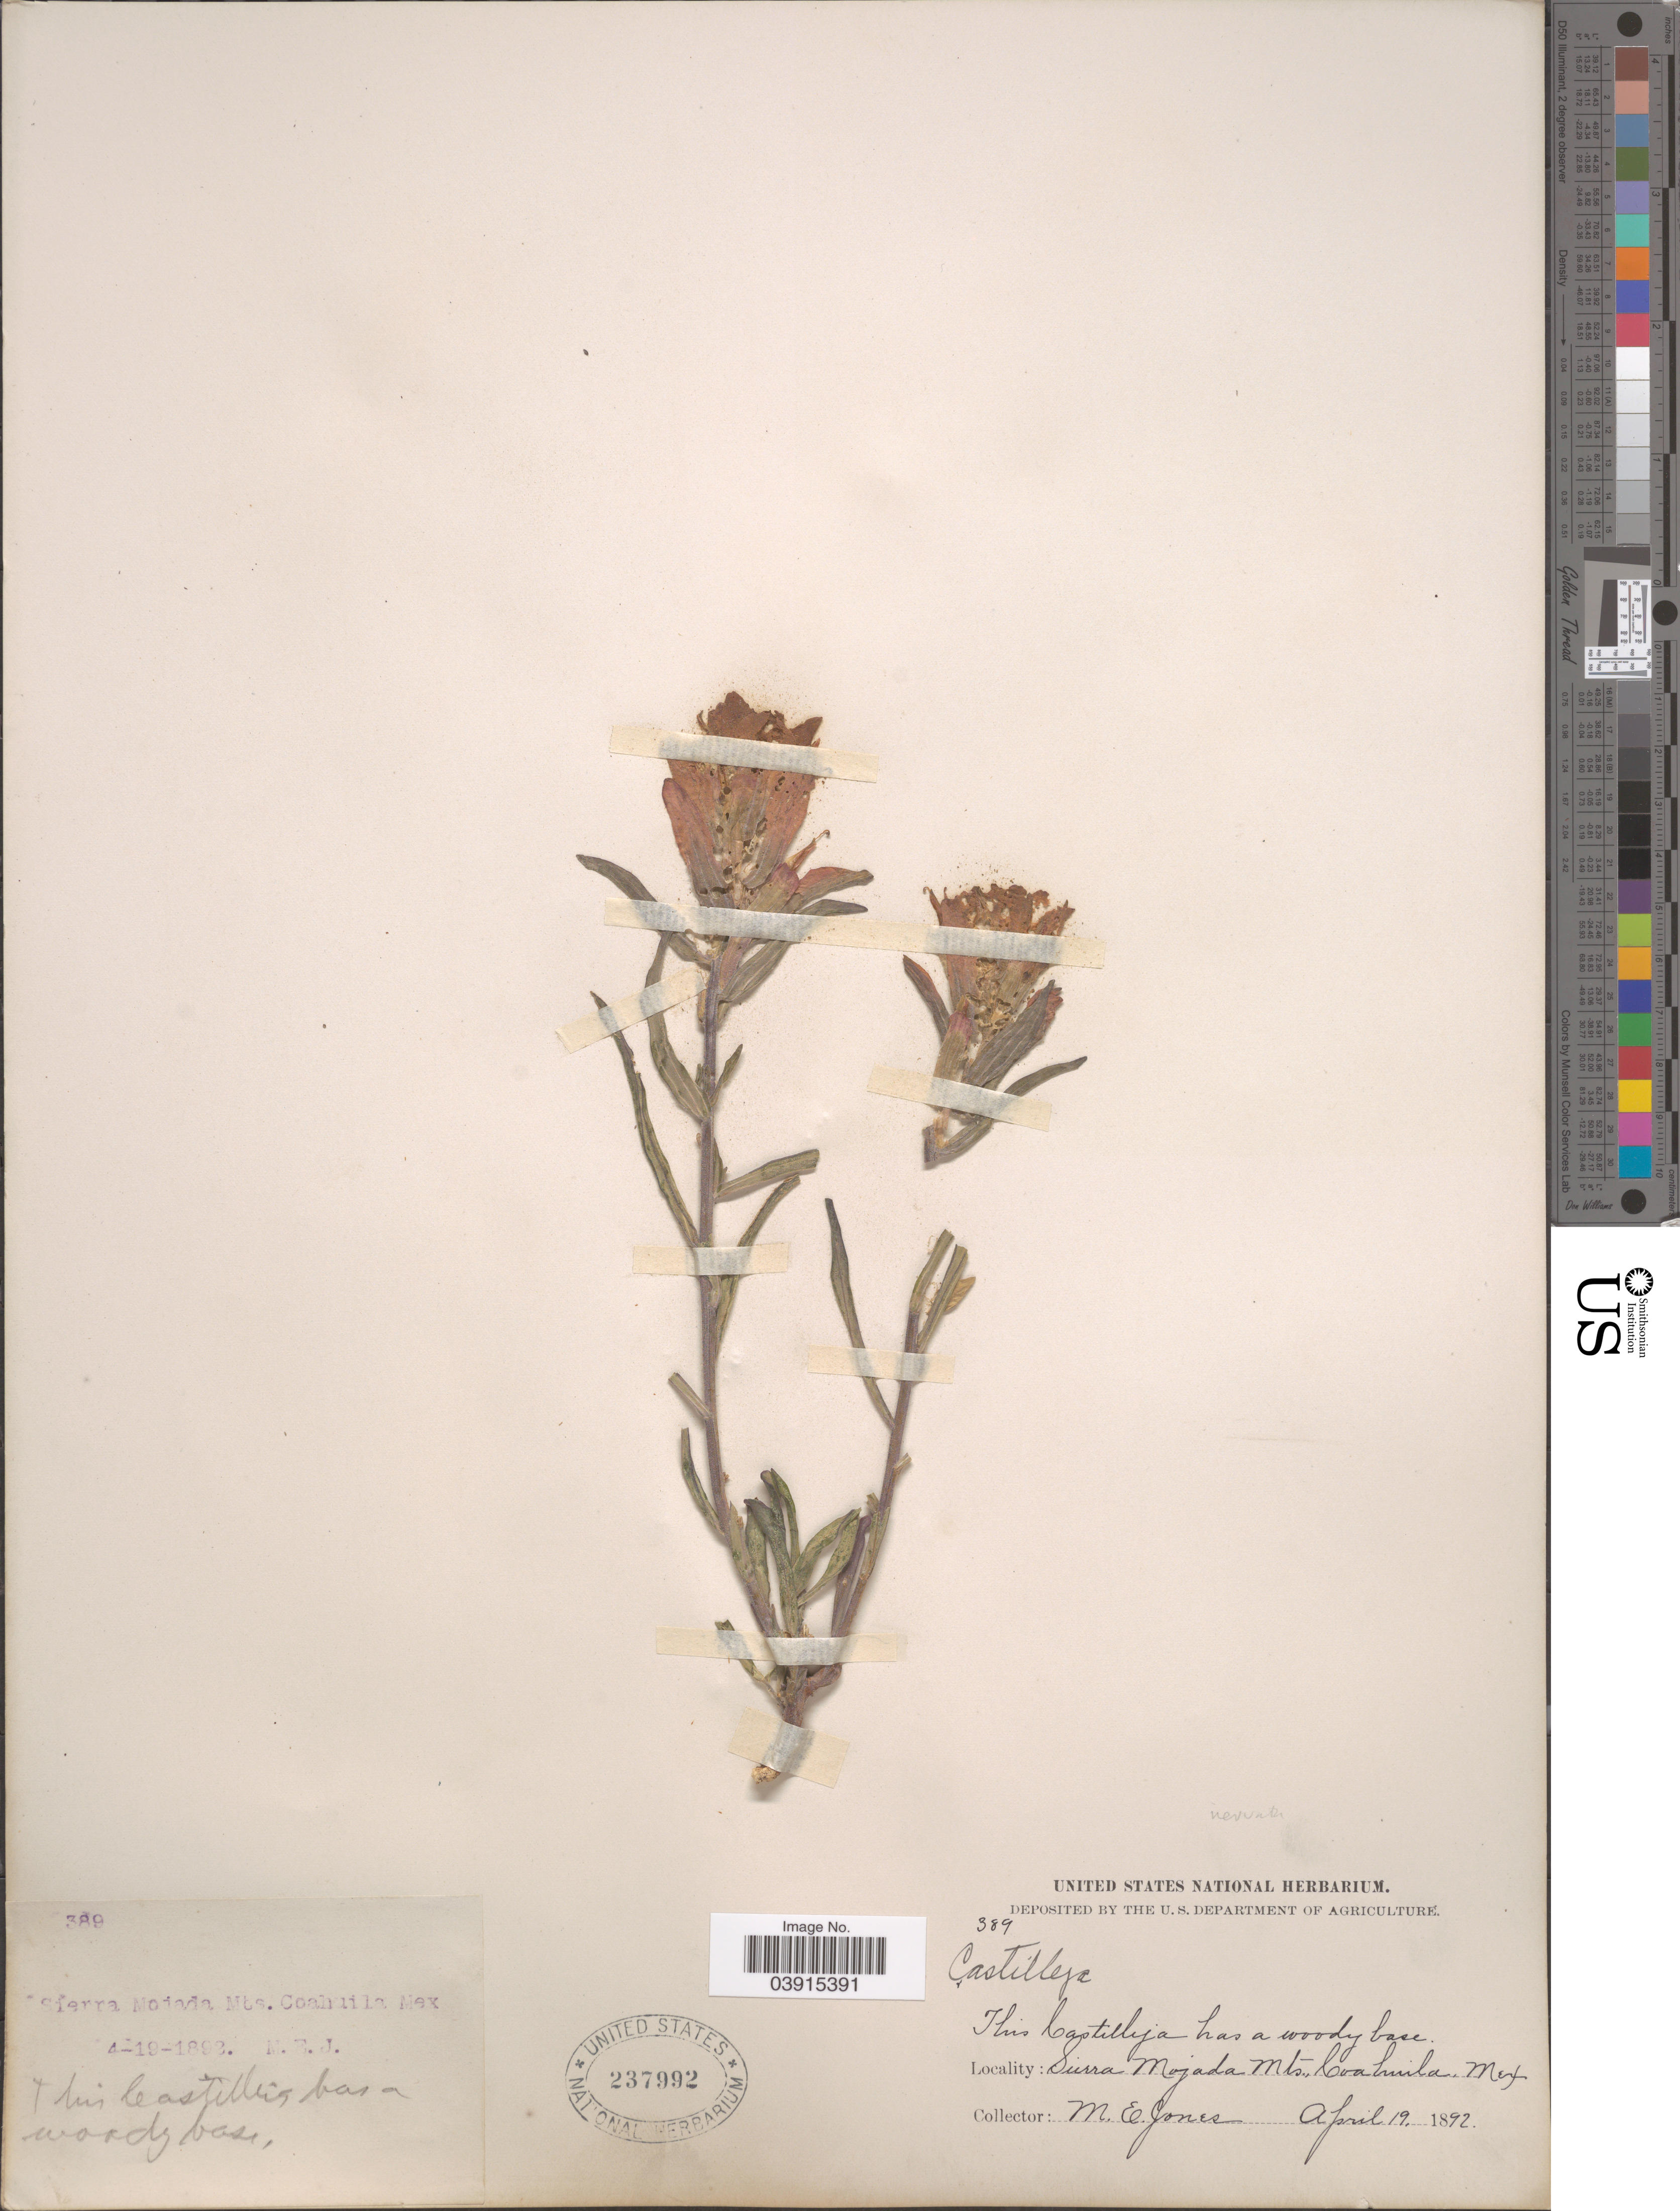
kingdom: Plantae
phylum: Tracheophyta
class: Magnoliopsida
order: Lamiales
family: Orobanchaceae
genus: Castilleja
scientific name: Castilleja nervata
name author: Eastw.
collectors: M. E. Jones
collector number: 389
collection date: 1892-04-19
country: Mexico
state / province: Coahuila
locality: Sierra Mojada Mts.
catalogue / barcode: US 237992